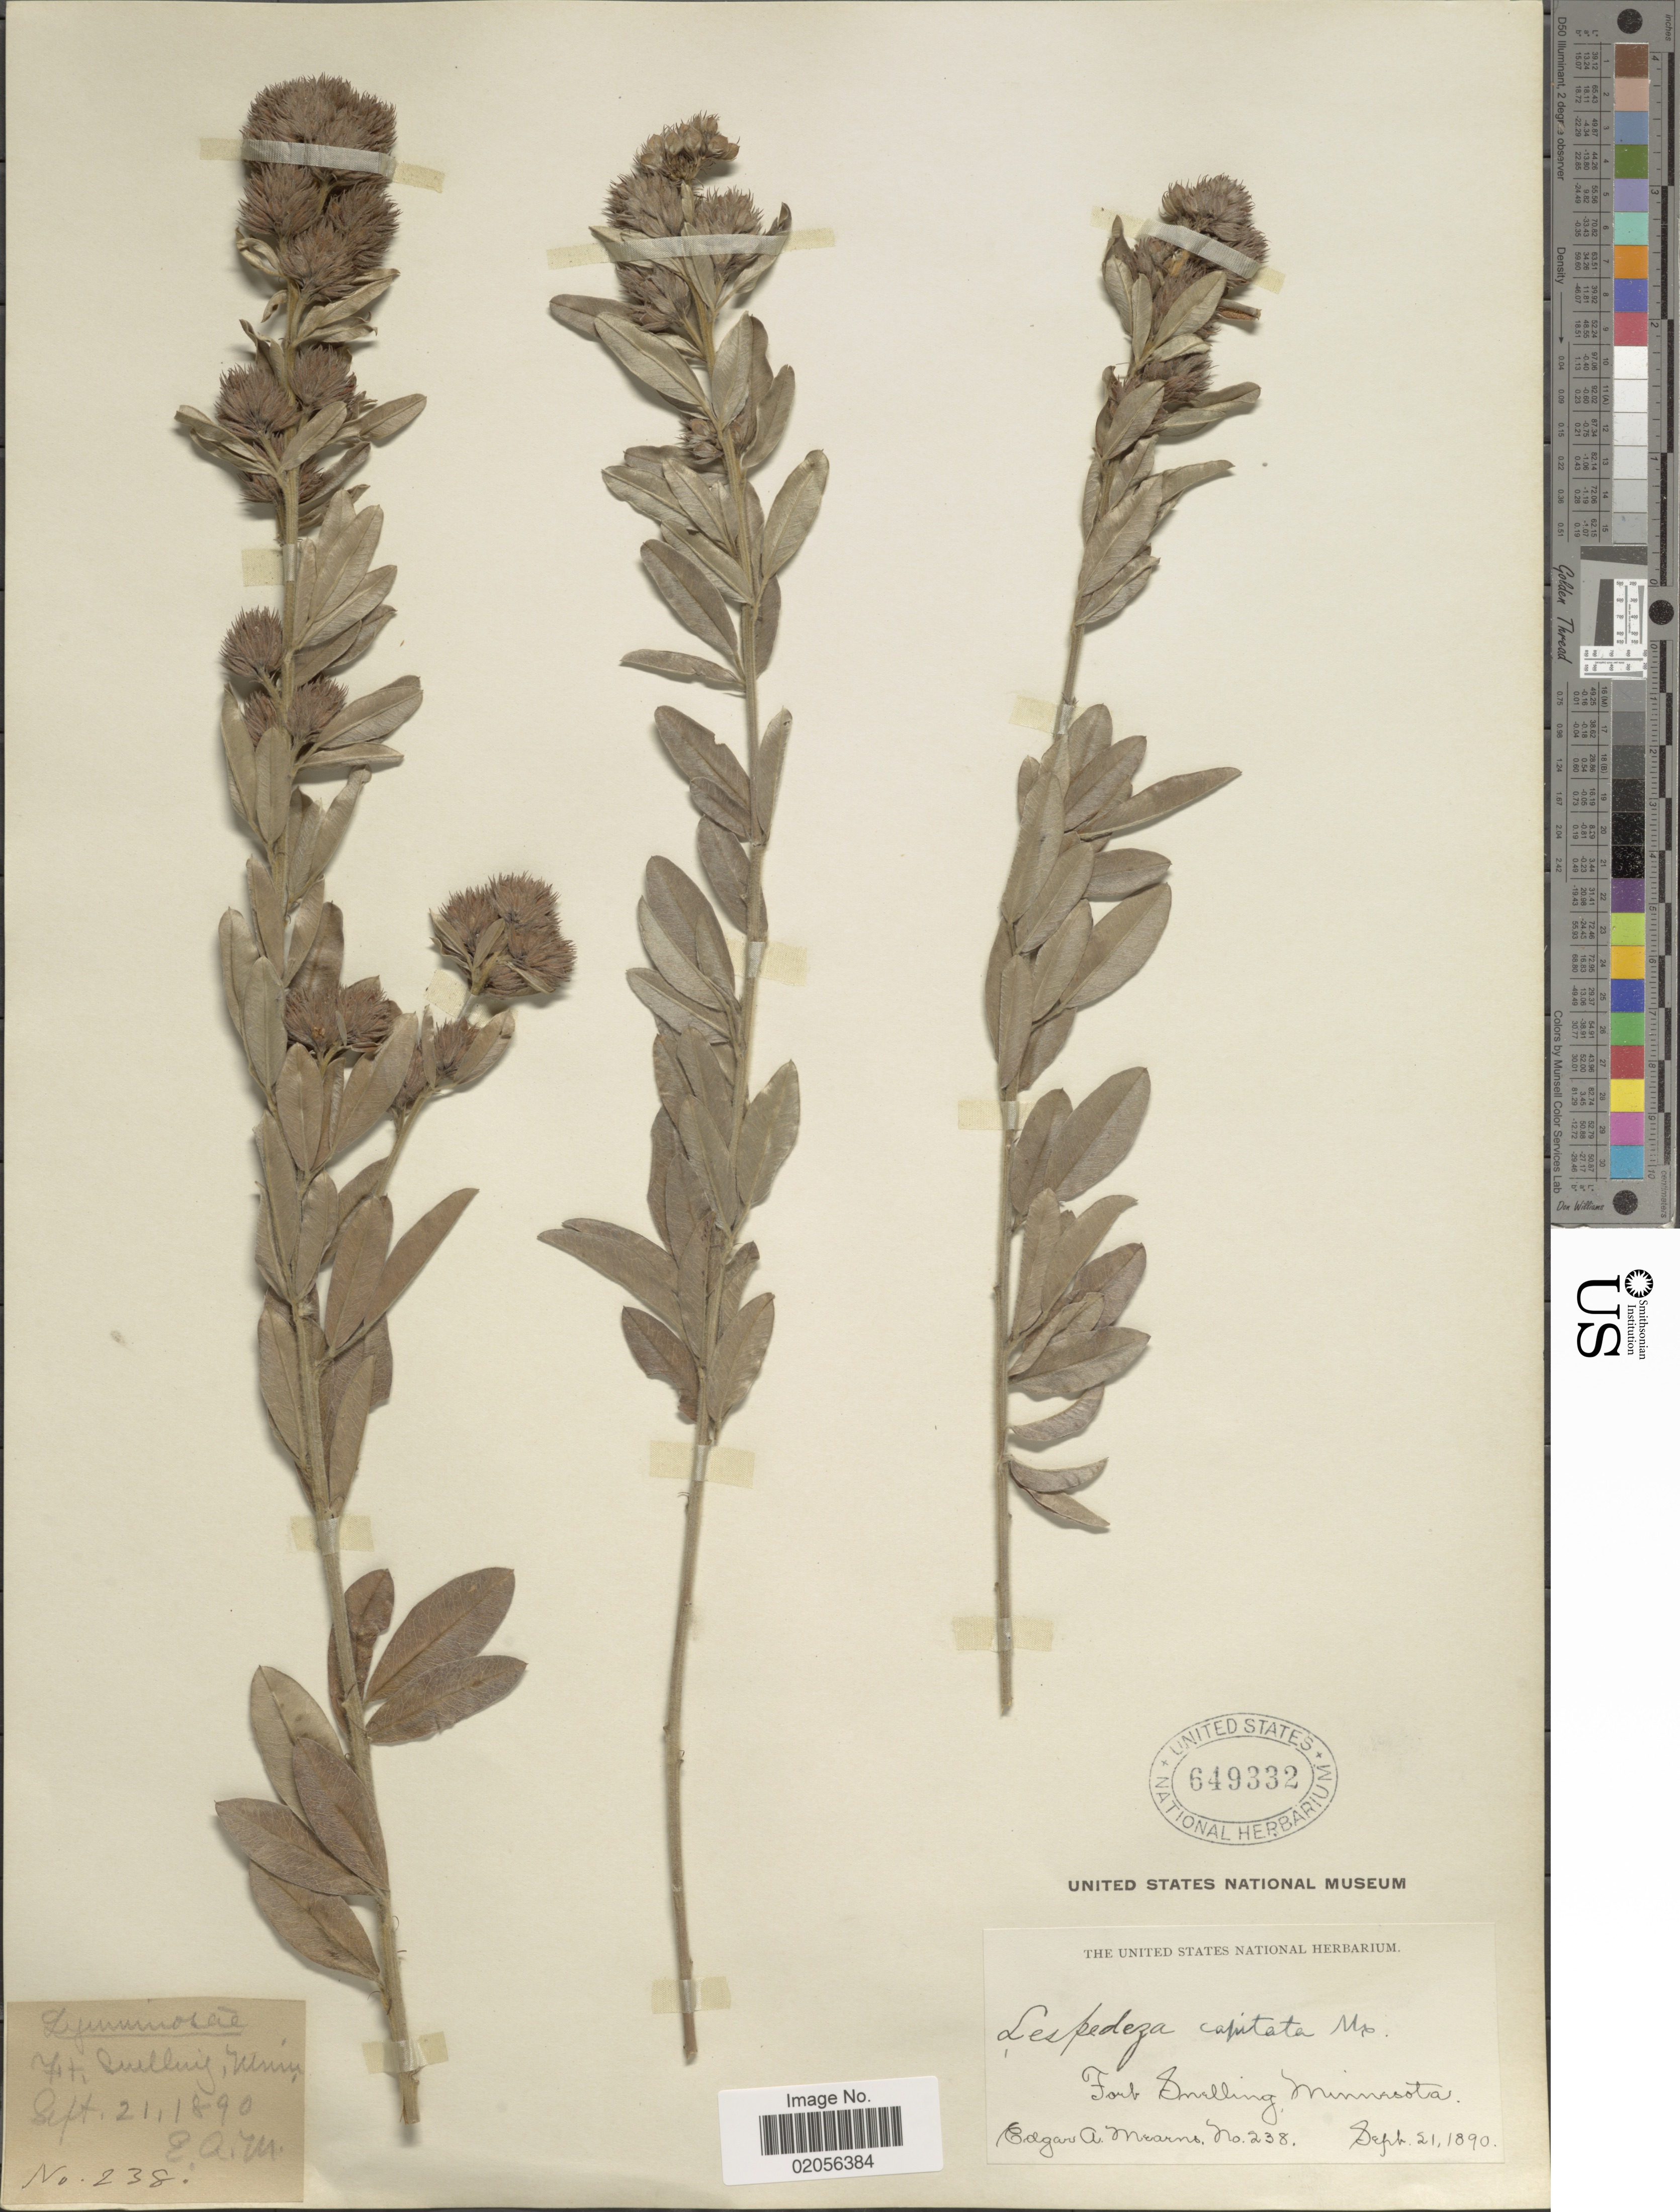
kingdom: Plantae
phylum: Tracheophyta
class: Magnoliopsida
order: Fabales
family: Fabaceae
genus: Lespedeza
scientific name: Lespedeza capitata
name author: Michx.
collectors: E. A. Mearns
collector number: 238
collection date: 1890-09-21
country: United States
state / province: Minnesota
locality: Fort Snelling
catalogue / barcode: US 649332